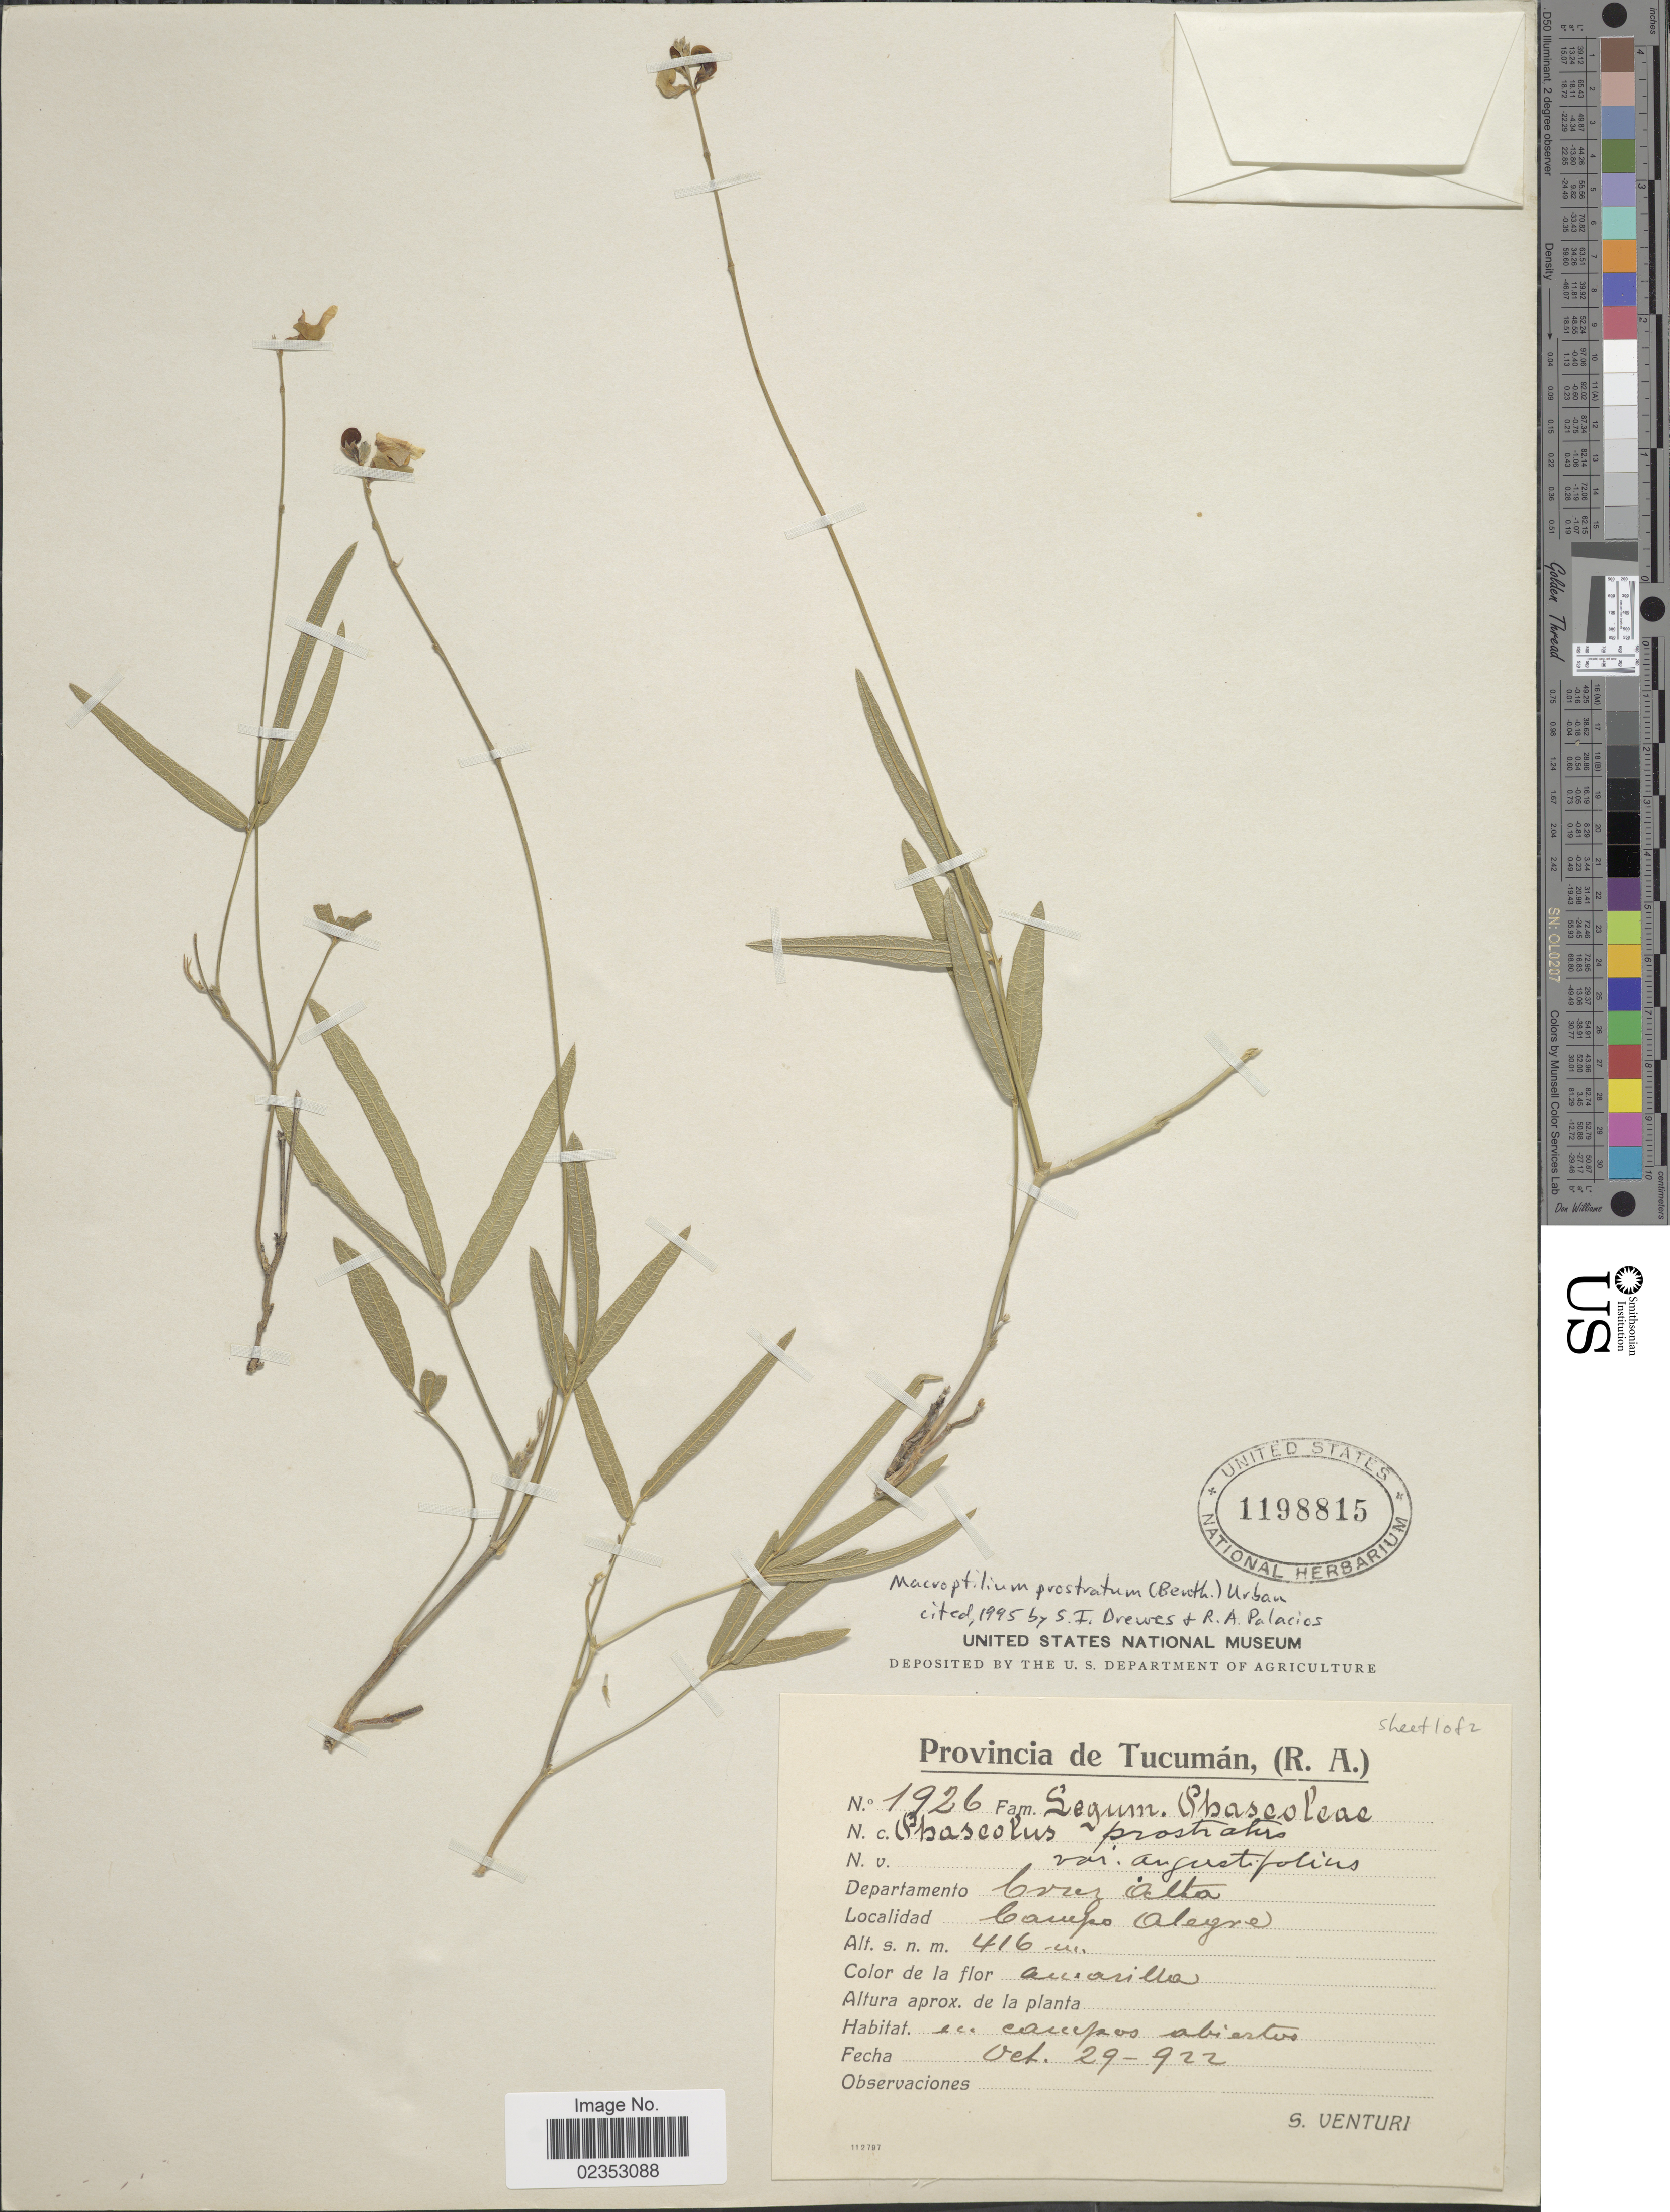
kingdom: Plantae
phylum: Tracheophyta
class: Magnoliopsida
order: Fabales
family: Fabaceae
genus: Macroptilium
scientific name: Macroptilium prostratum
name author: (Benth.) Urb.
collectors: S. Venturi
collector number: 1926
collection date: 1922-10-29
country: Argentina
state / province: Tucuman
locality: (R.A.), Departamento Cruz Alta, Campo Alegre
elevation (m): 416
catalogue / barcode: US 1198815